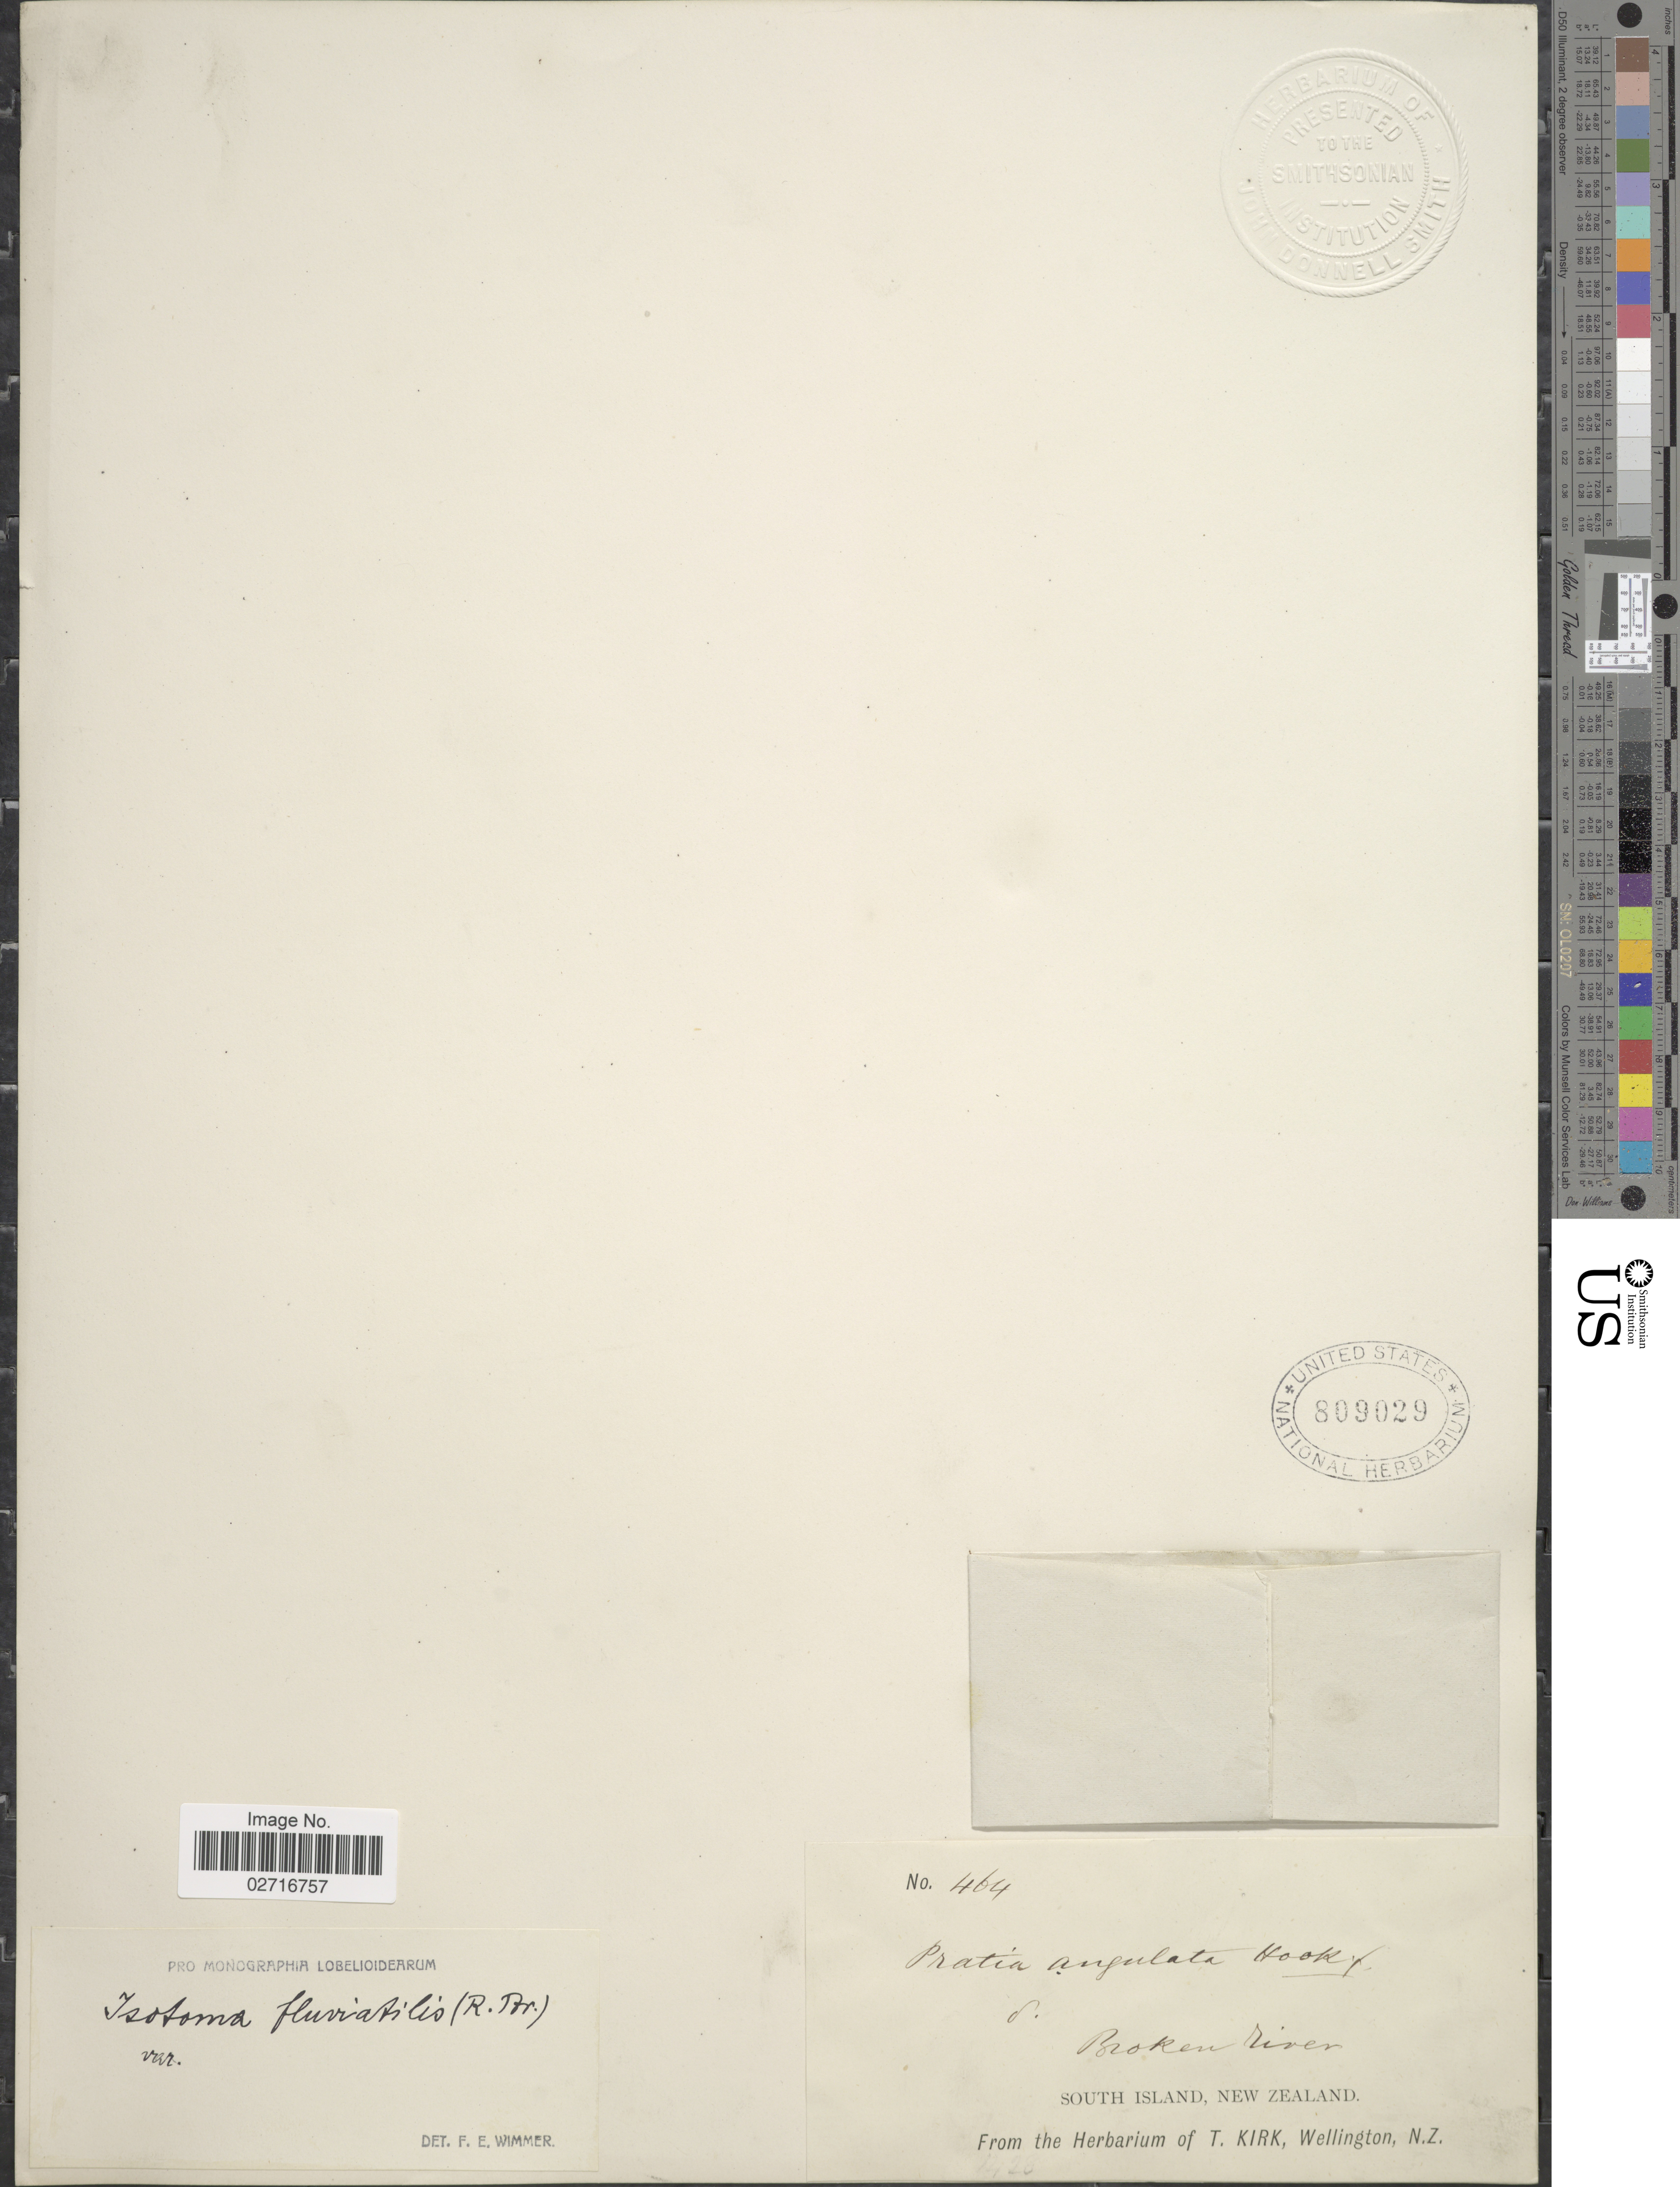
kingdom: Plantae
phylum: Tracheophyta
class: Magnoliopsida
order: Asterales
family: Campanulaceae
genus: Isotoma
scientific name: Isotoma fluviatilis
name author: (R. Br.) F. Muell. ex Benth.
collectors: ex herb. T. Kirk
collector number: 464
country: New Zealand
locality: Broken river, South Island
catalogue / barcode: US 809029